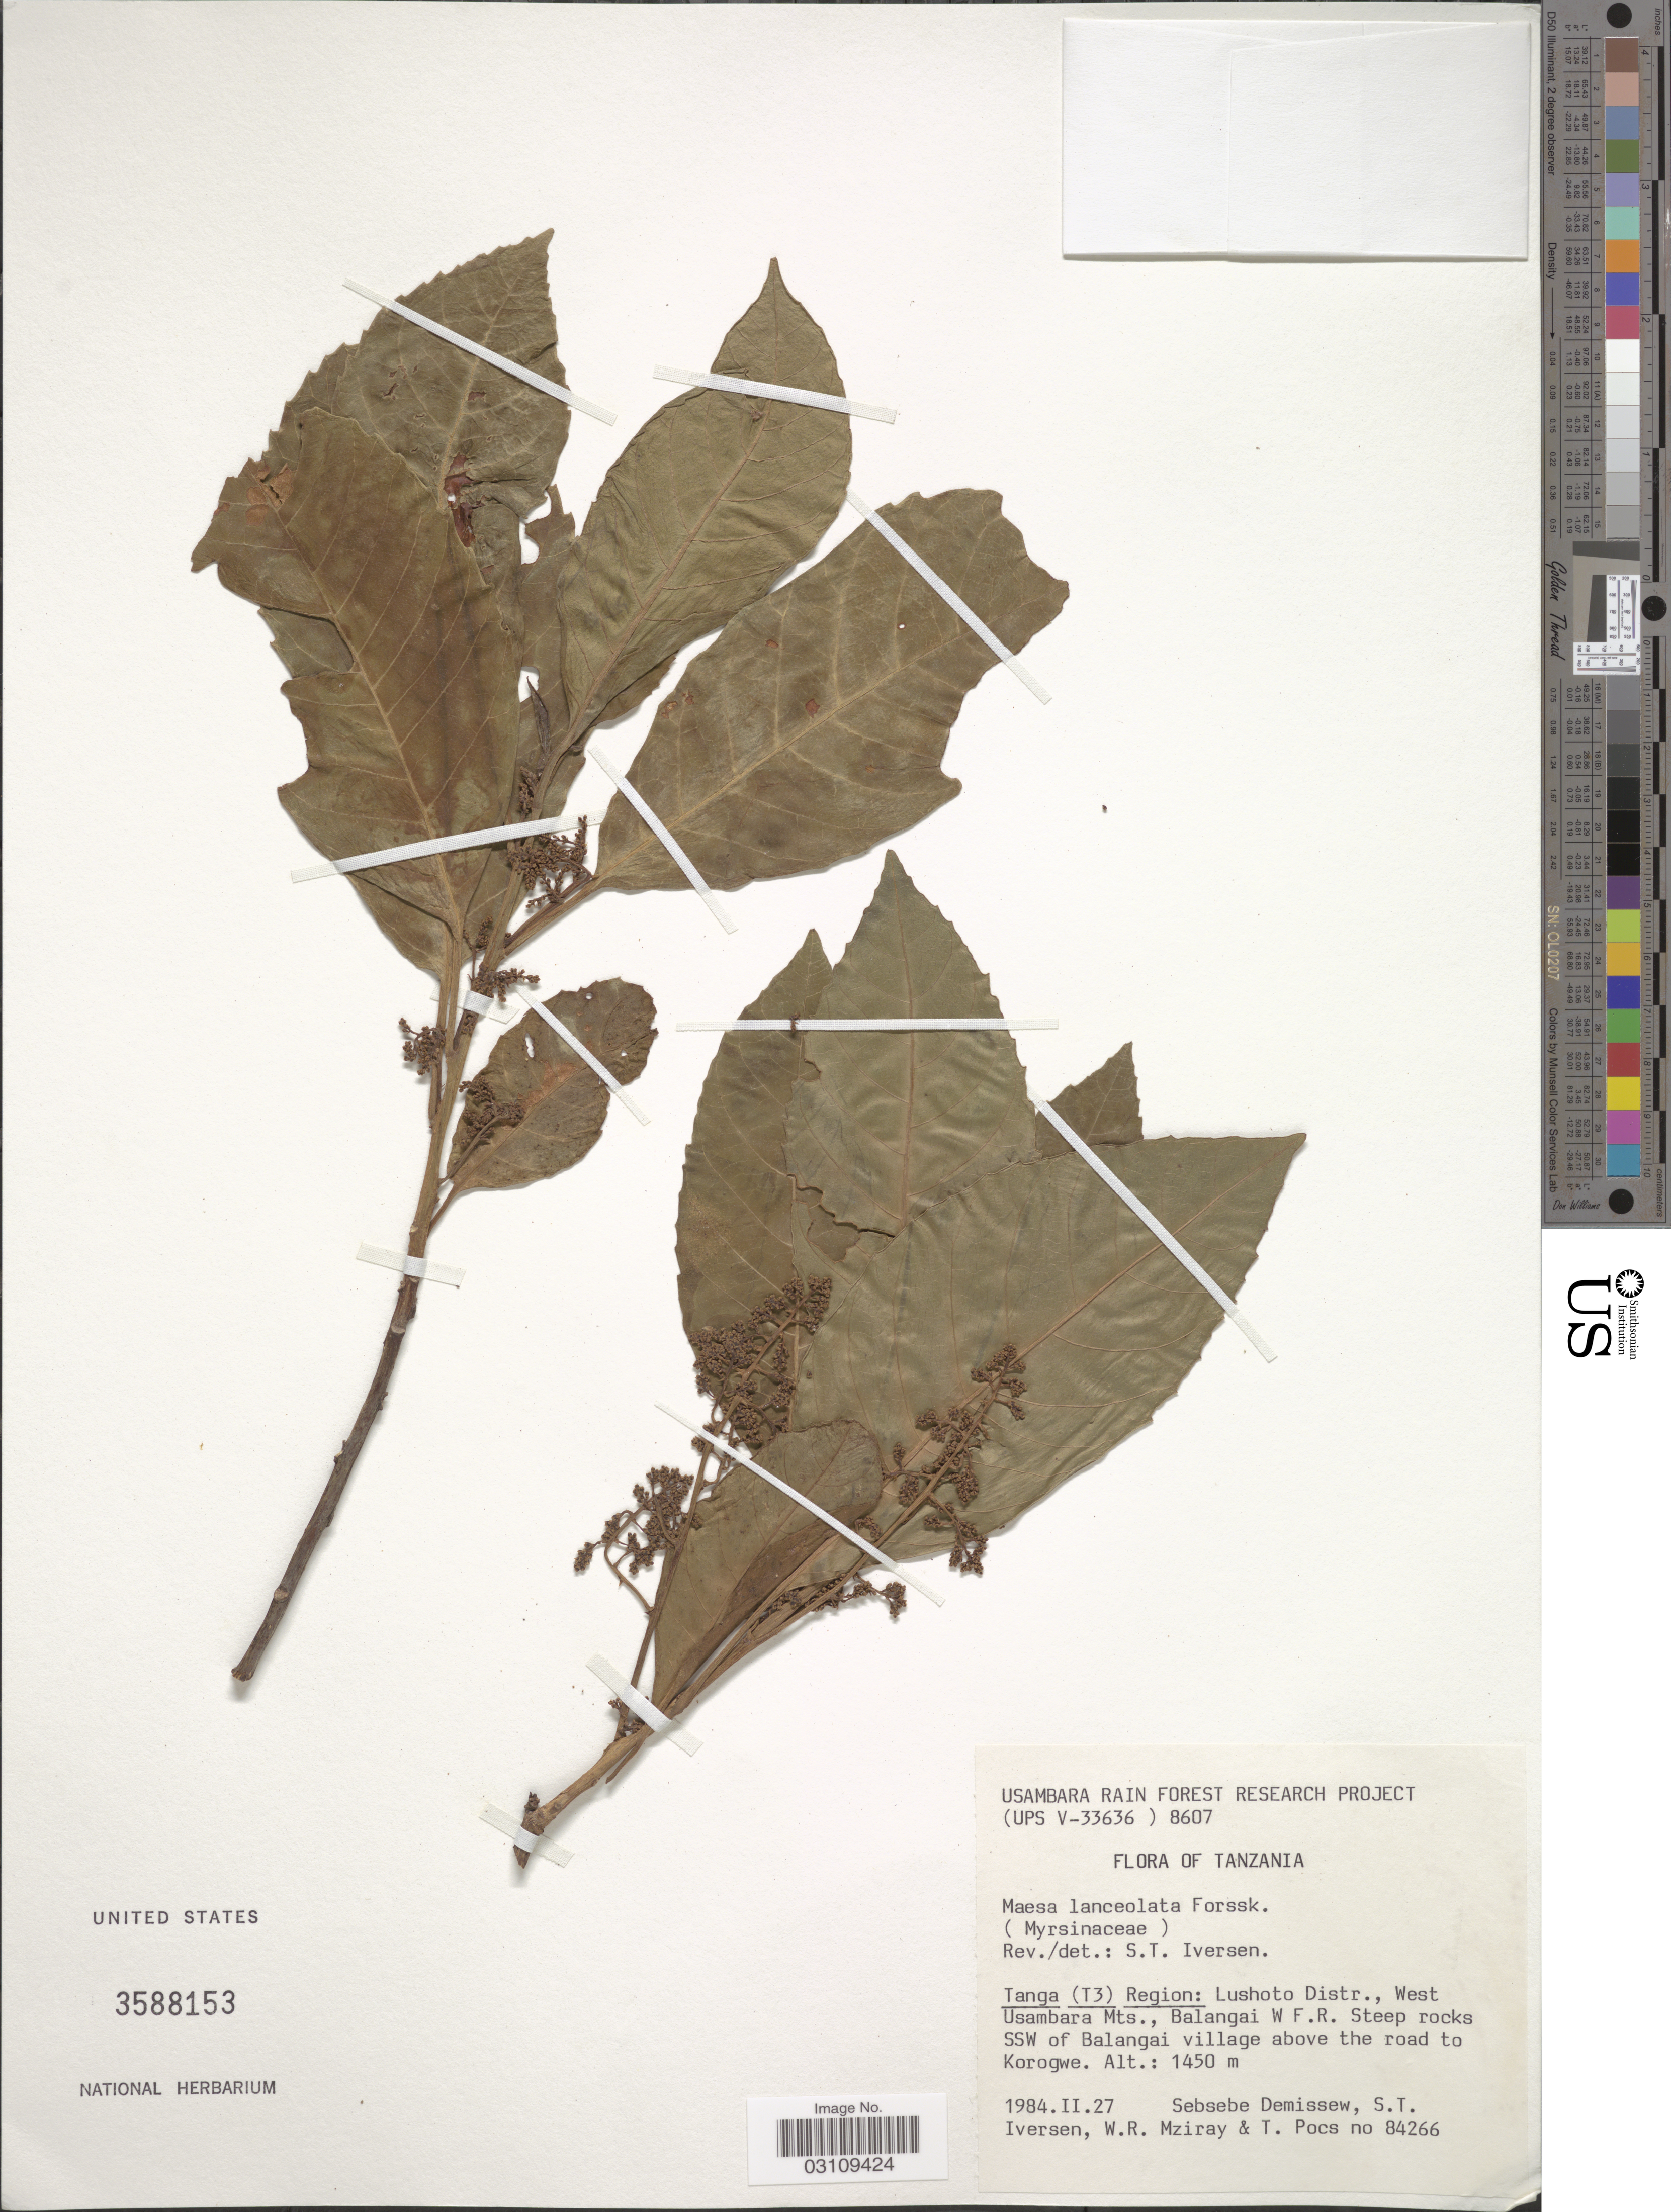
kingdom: Plantae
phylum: Tracheophyta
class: Magnoliopsida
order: Ericales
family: Primulaceae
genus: Maesa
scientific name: Maesa lanceolata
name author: Forssk.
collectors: S. Demissew, S. Iversen, W. Mziray & T. Pocs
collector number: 84266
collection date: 1984-02-27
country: Tanzania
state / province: Tanga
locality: Tanga (T3) Region: Lushoto Distr., West Usambara Mts., Balangai W F.R. Steep rocks SSW of Balangai village above the road to Korogwe.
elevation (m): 1450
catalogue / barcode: US 3588153